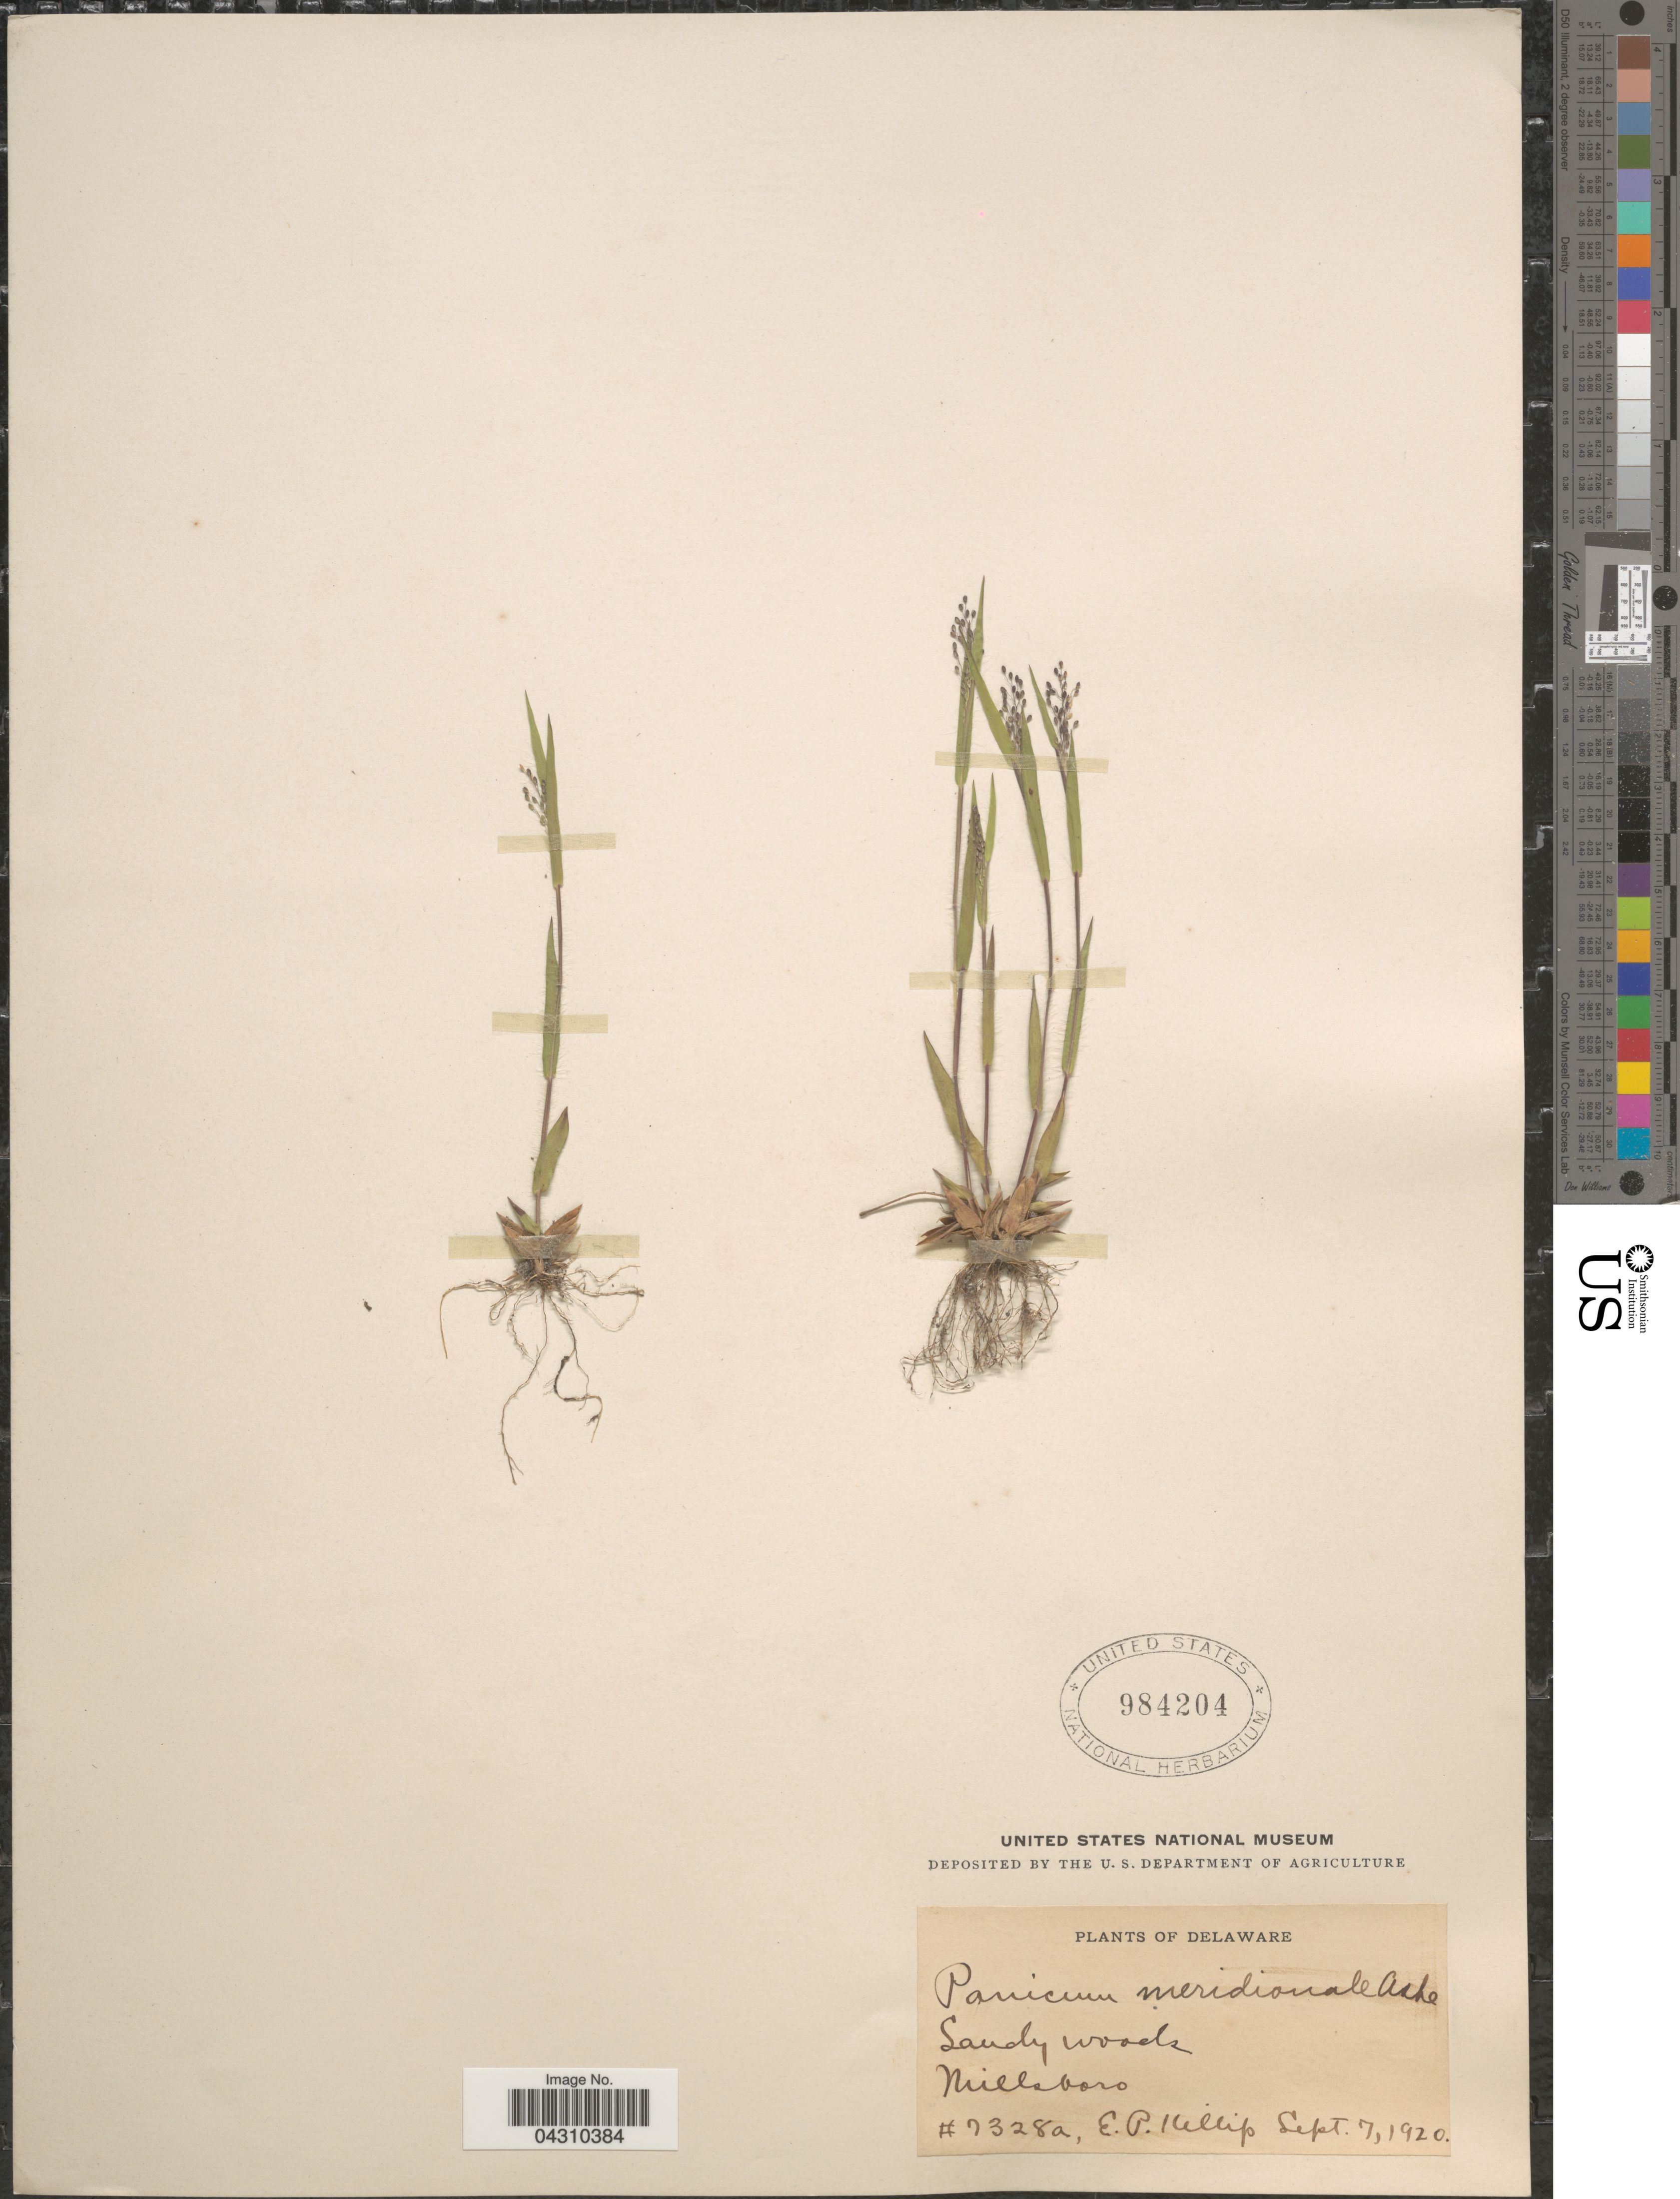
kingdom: Plantae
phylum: Tracheophyta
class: Liliopsida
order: Poales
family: Poaceae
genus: Dichanthelium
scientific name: Dichanthelium acuminatum var. acuminatum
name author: (Sw.) Gould & C.A. Clark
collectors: E. P. Killip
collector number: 7328a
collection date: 1920-09-07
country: United States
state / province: Delaware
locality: Millsboro.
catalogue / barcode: US 984204